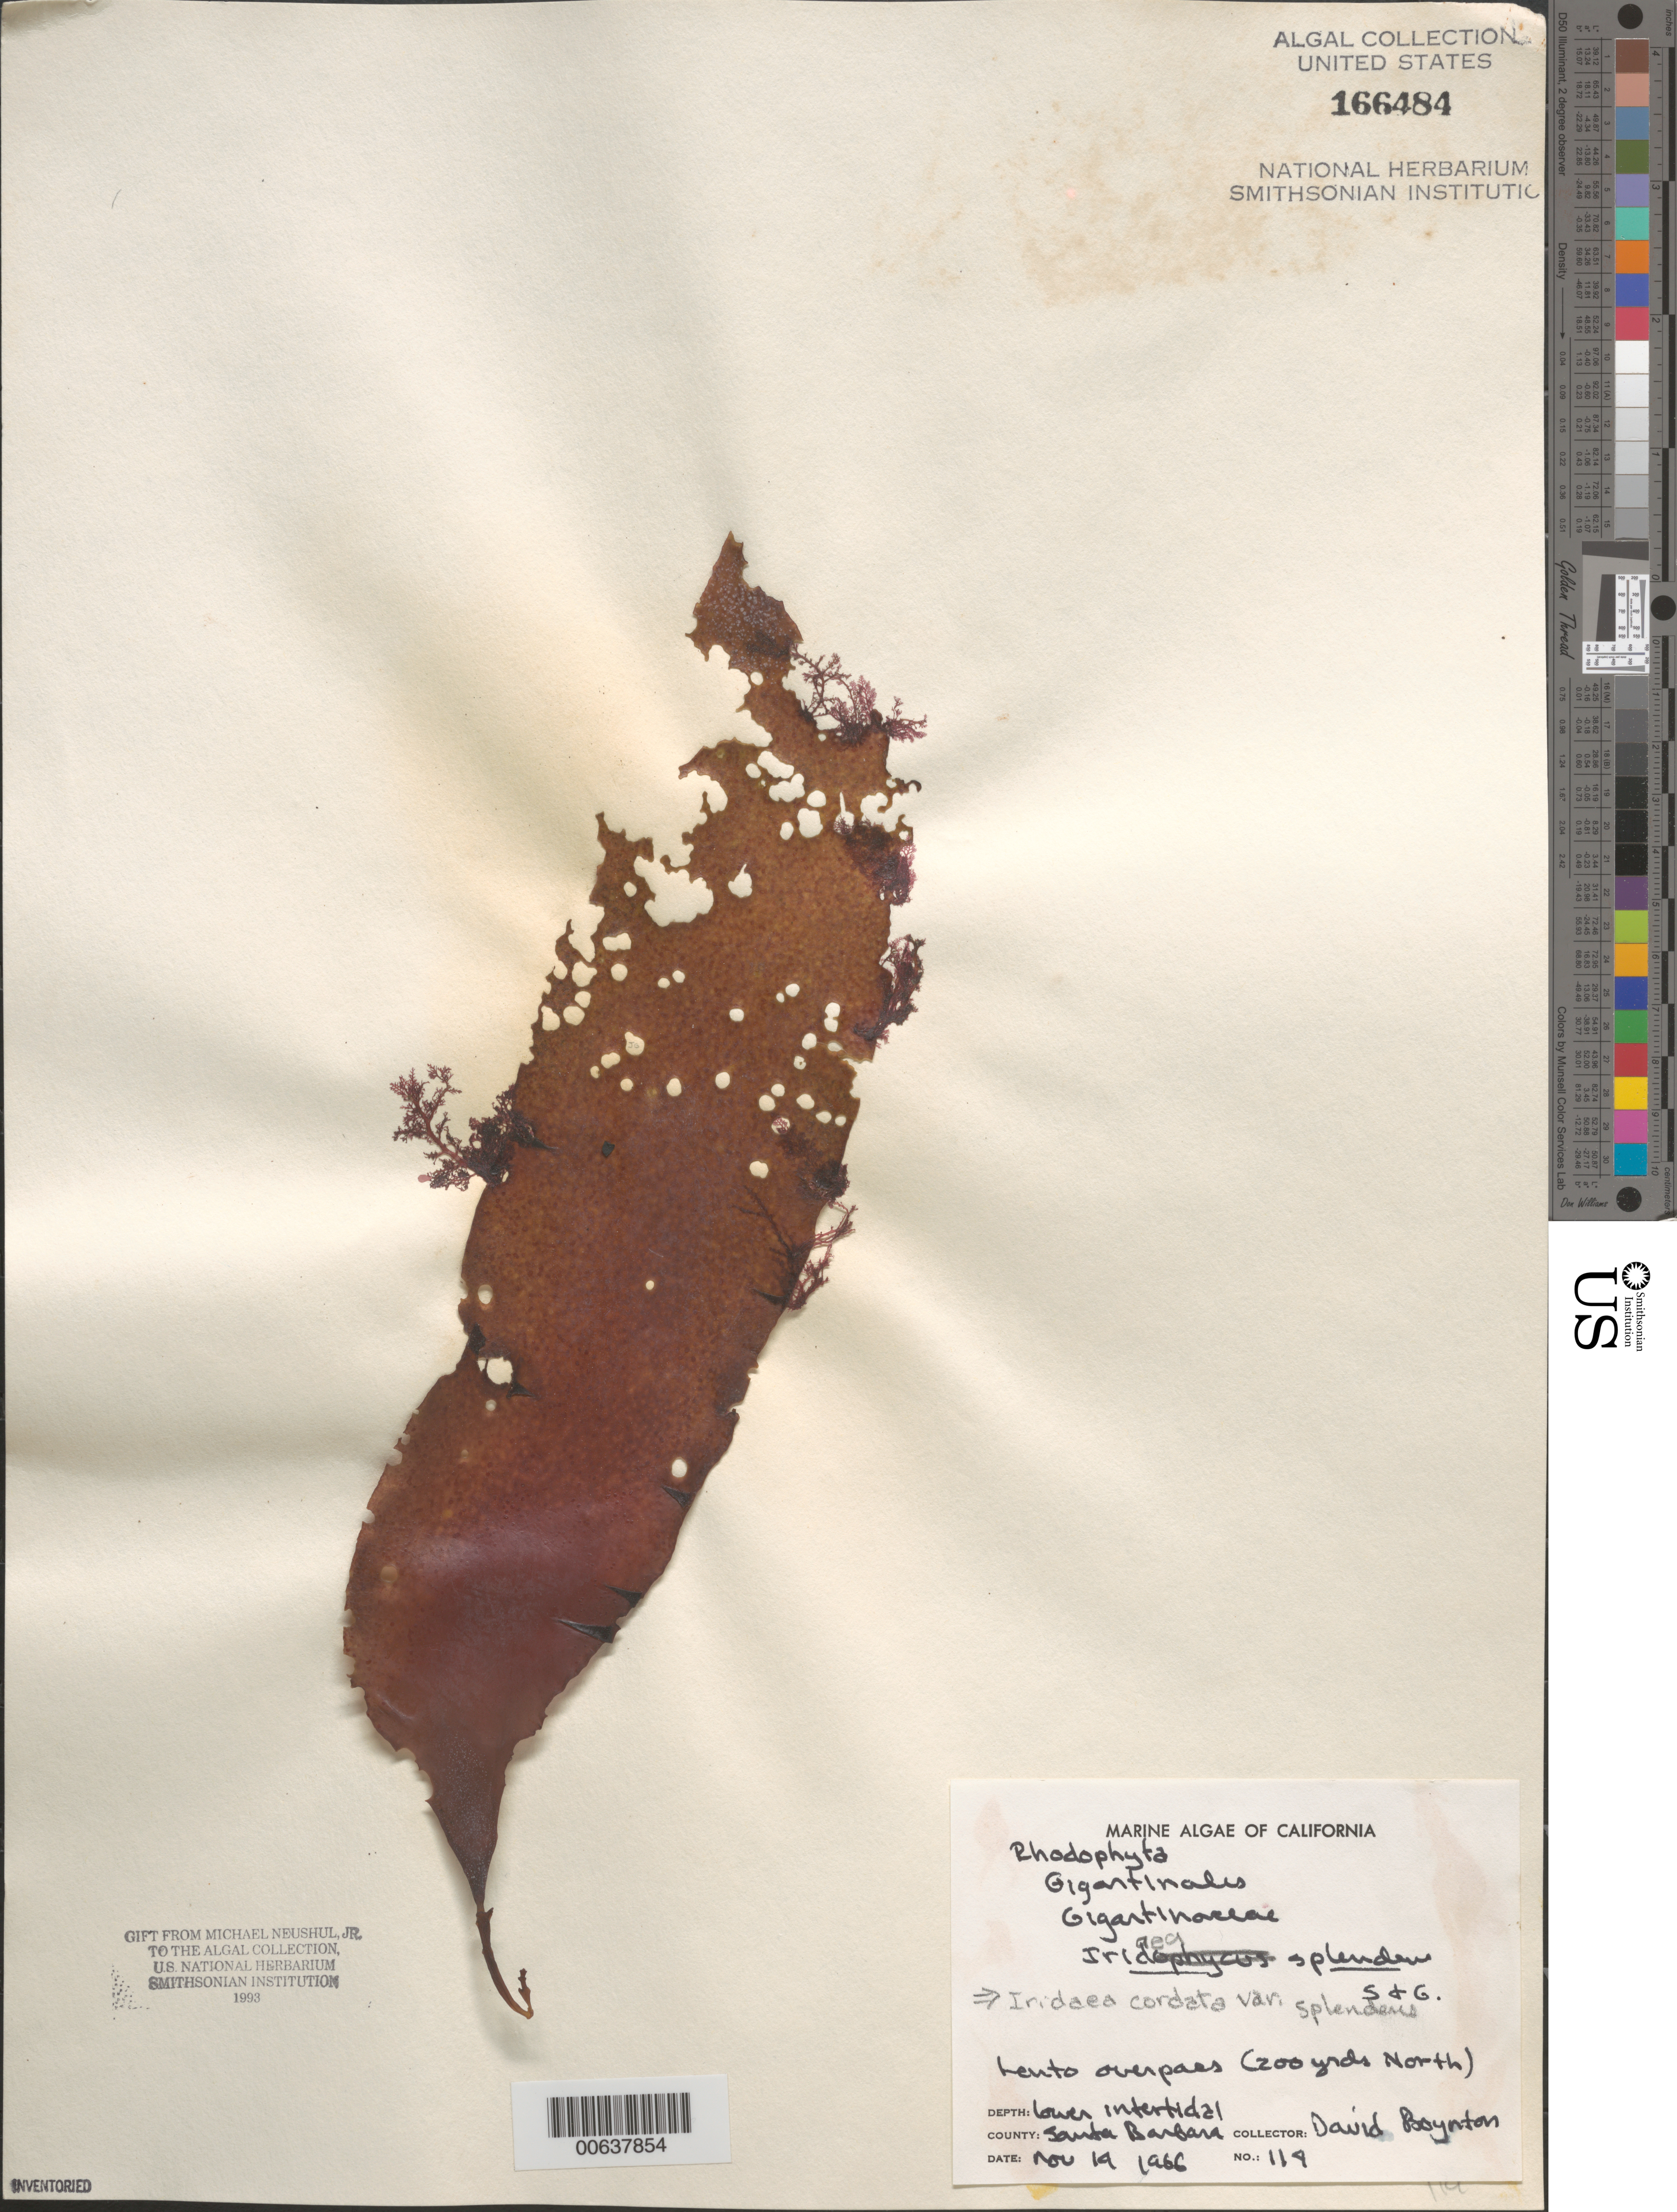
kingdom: Plantae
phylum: Rhodophyta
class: Florideophyceae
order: Gigartinales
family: Gigartinaceae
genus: Iridaea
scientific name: Iridaea cordata var. splendens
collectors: D. Boynton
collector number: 114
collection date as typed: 14 Nov 1966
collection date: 1966-11-14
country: United States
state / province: California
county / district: Santa Barbara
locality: Lento Overpass, 200 yards north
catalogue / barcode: US 166484